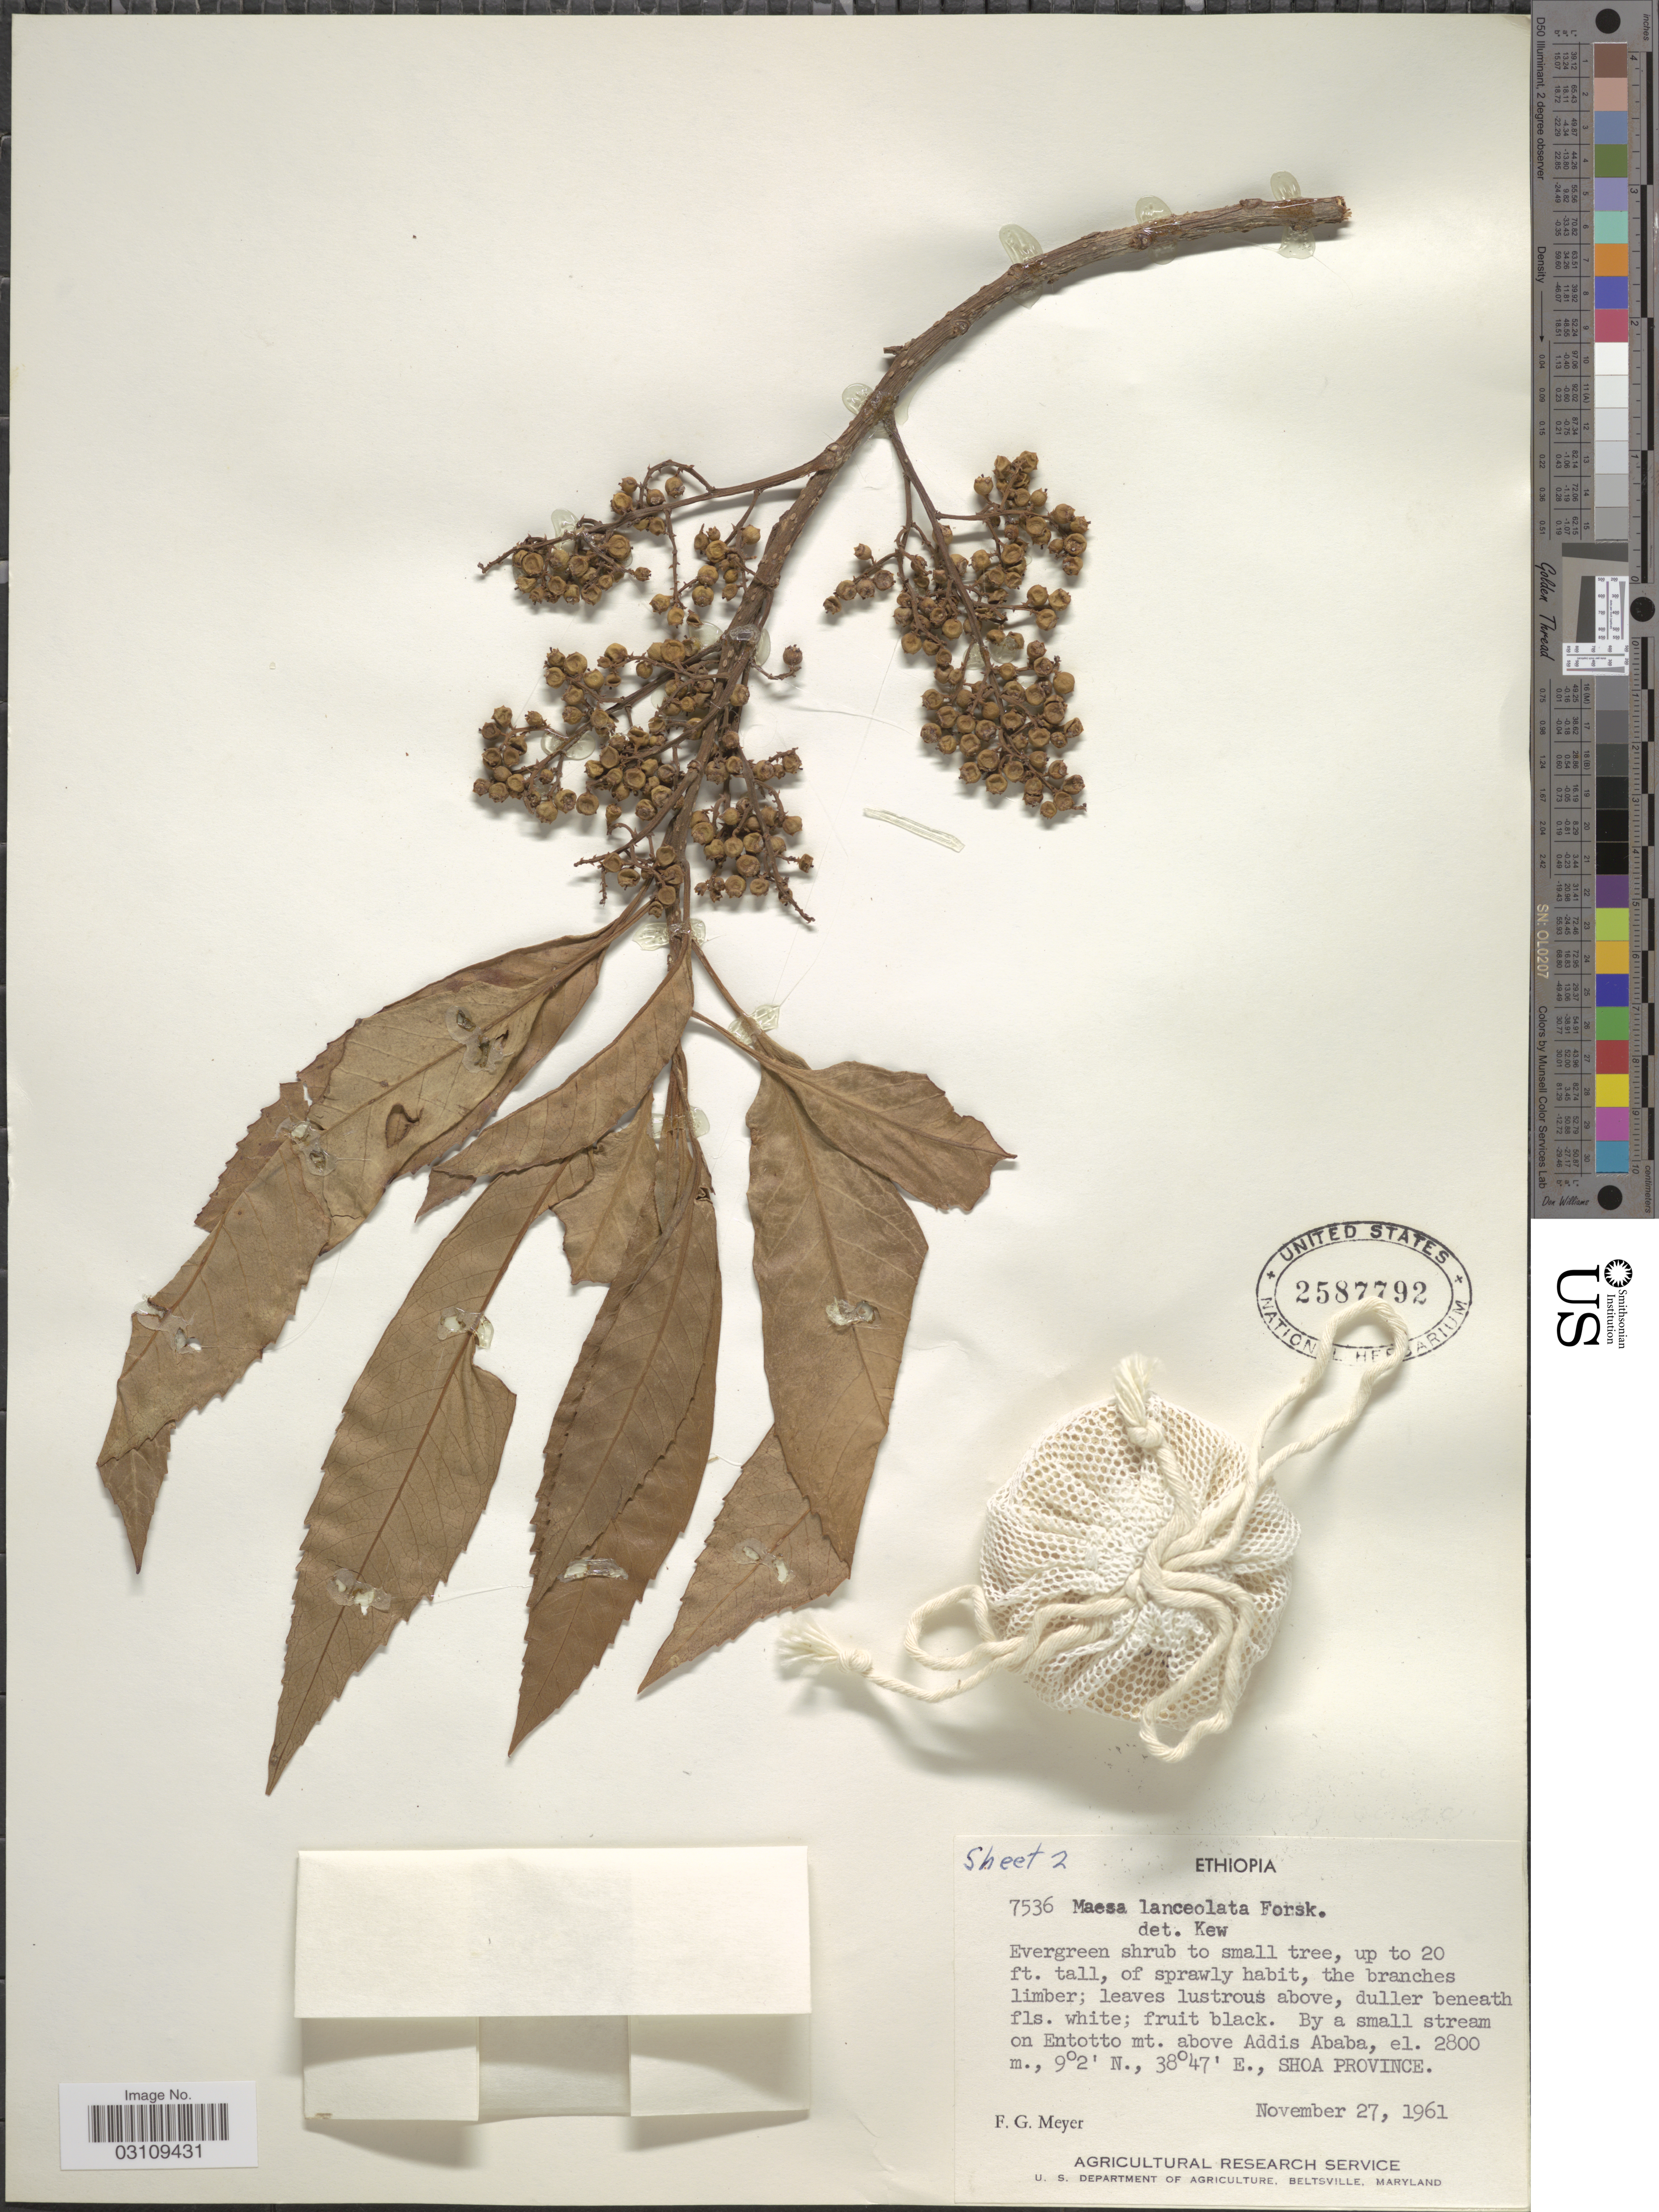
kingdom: Plantae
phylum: Tracheophyta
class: Magnoliopsida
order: Ericales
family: Primulaceae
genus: Maesa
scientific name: Maesa lanceolata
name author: Forssk.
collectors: F. G. Meyer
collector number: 7536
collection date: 1961-11-27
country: Ethiopia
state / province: Addis Ababa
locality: By a small stream on Entotto mt. above Addis Ababa, Shoa Province.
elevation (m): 2800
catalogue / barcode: US 2587792